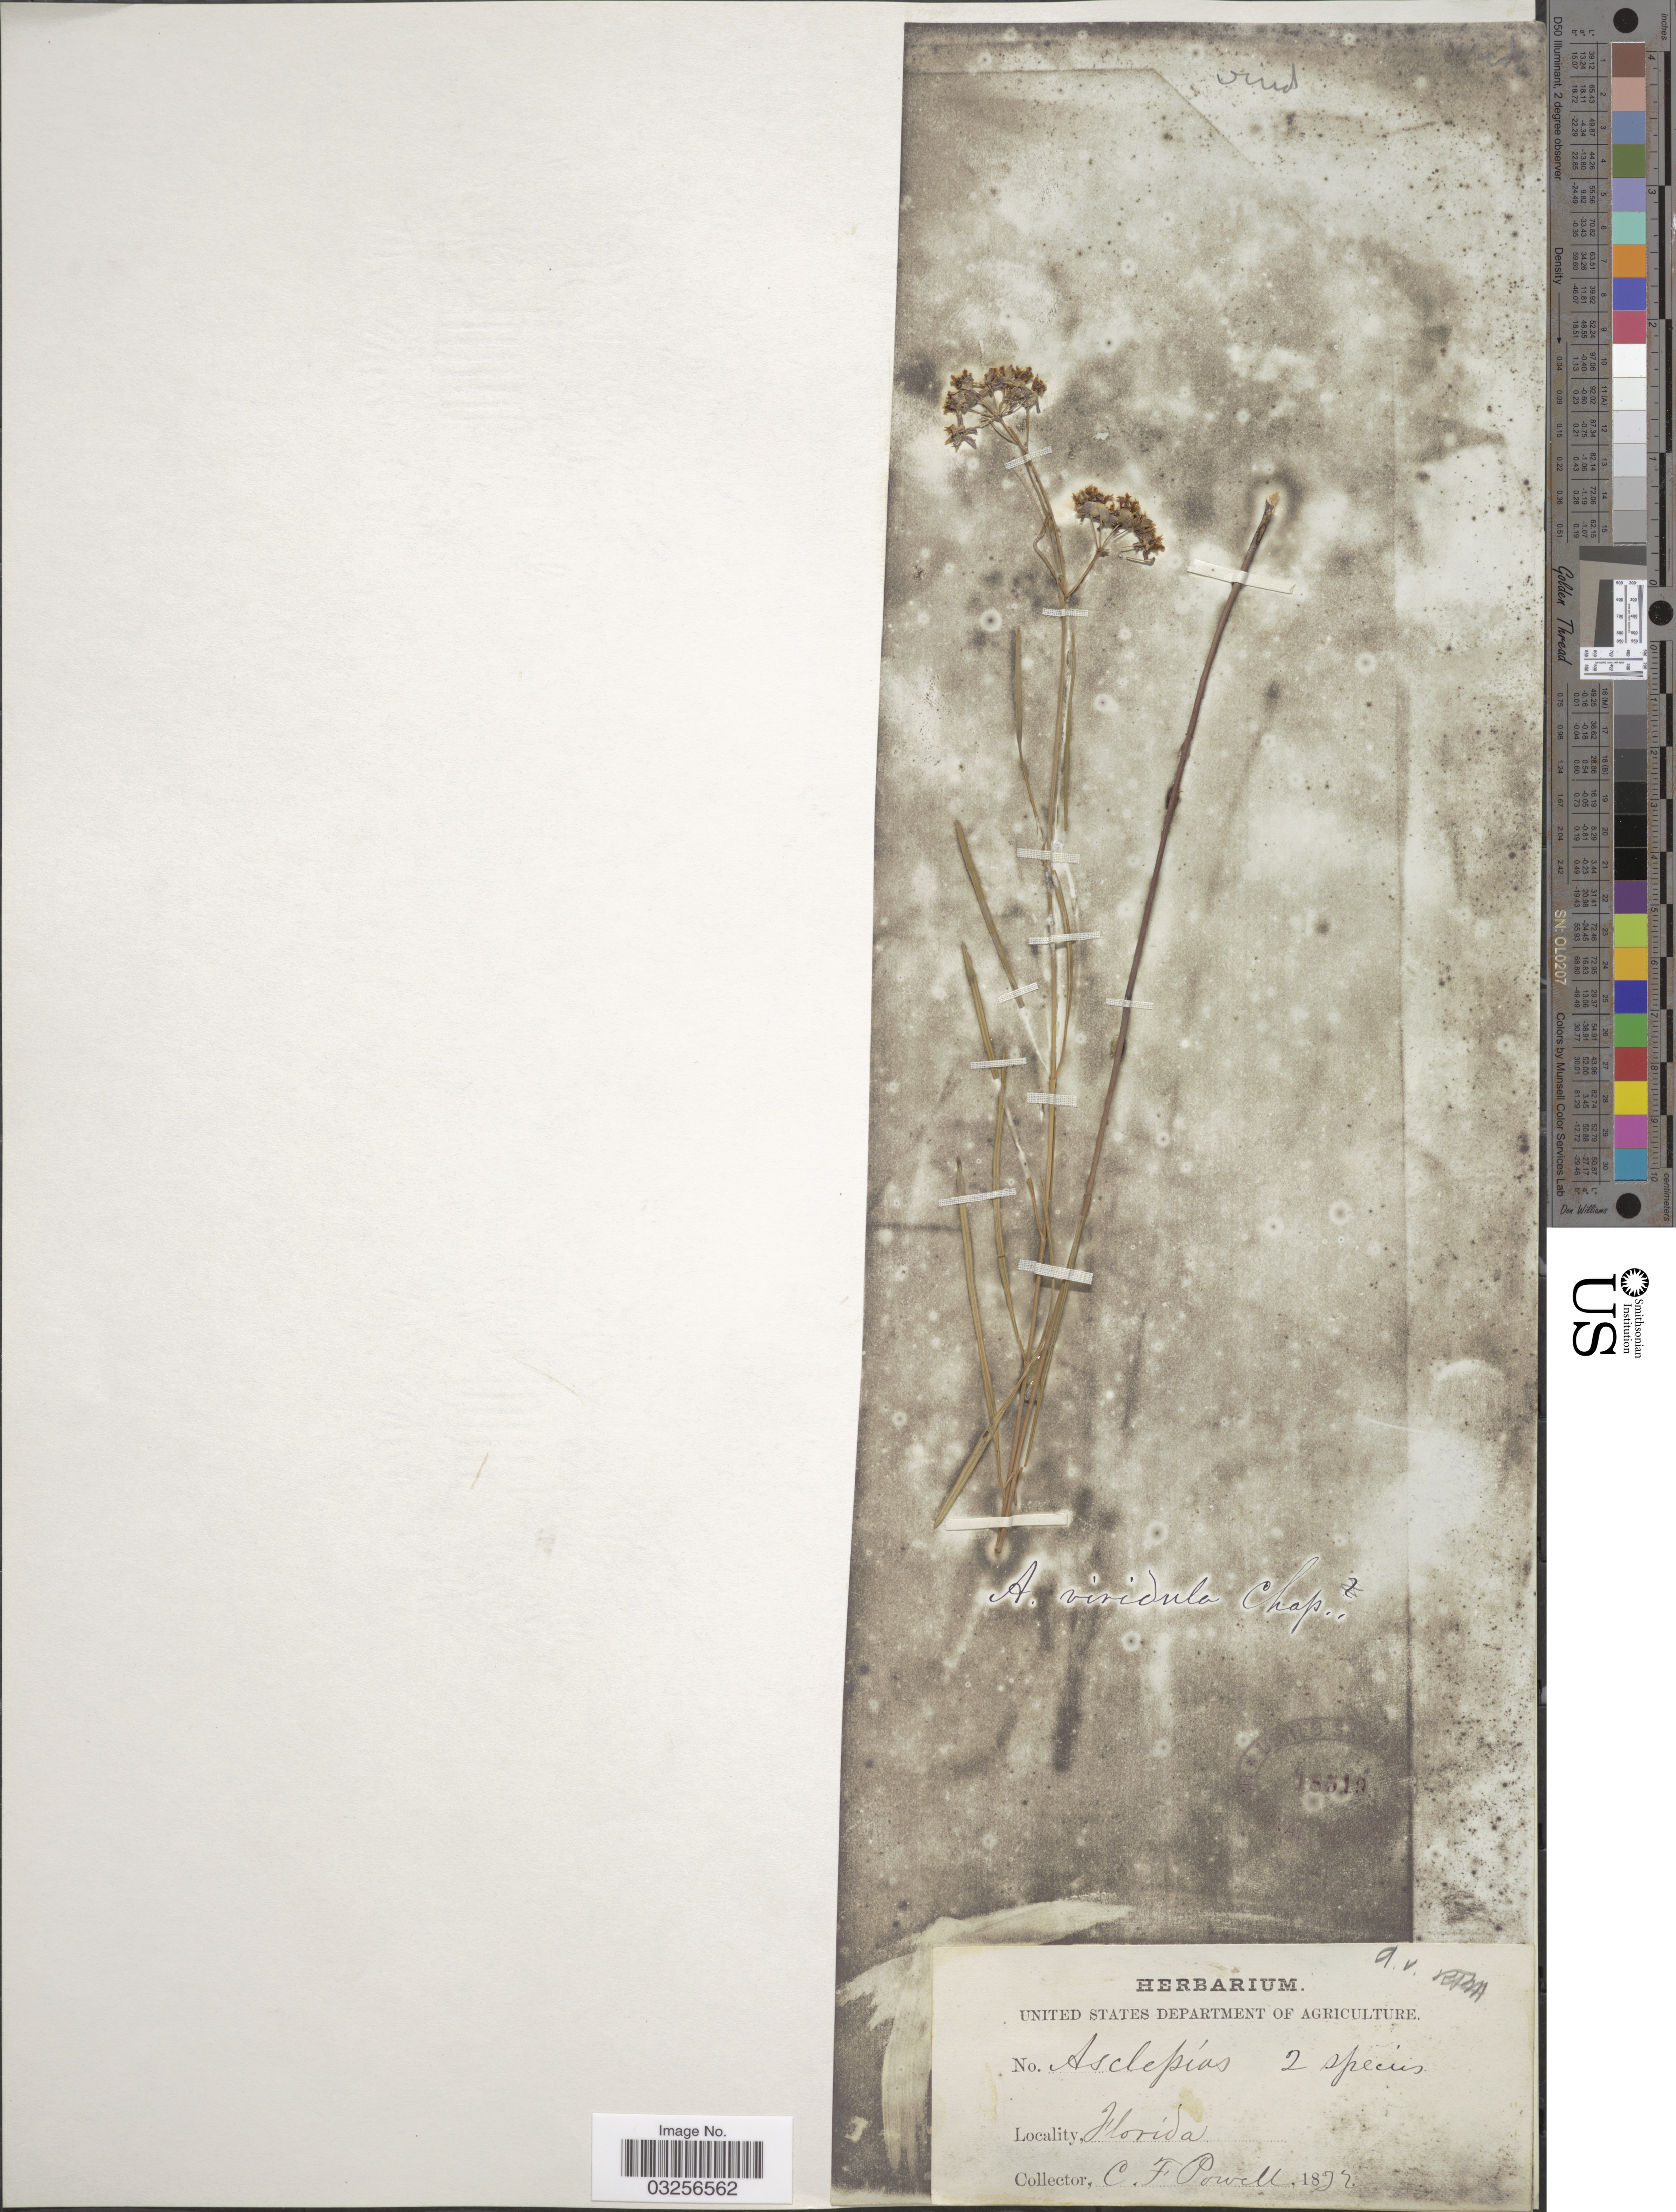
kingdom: Plantae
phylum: Tracheophyta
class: Magnoliopsida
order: Gentianales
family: Apocynaceae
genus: Asclepias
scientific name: Asclepias viridula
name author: Chapm.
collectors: C. F. Powell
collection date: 1832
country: United States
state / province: Florida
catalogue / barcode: US 18519